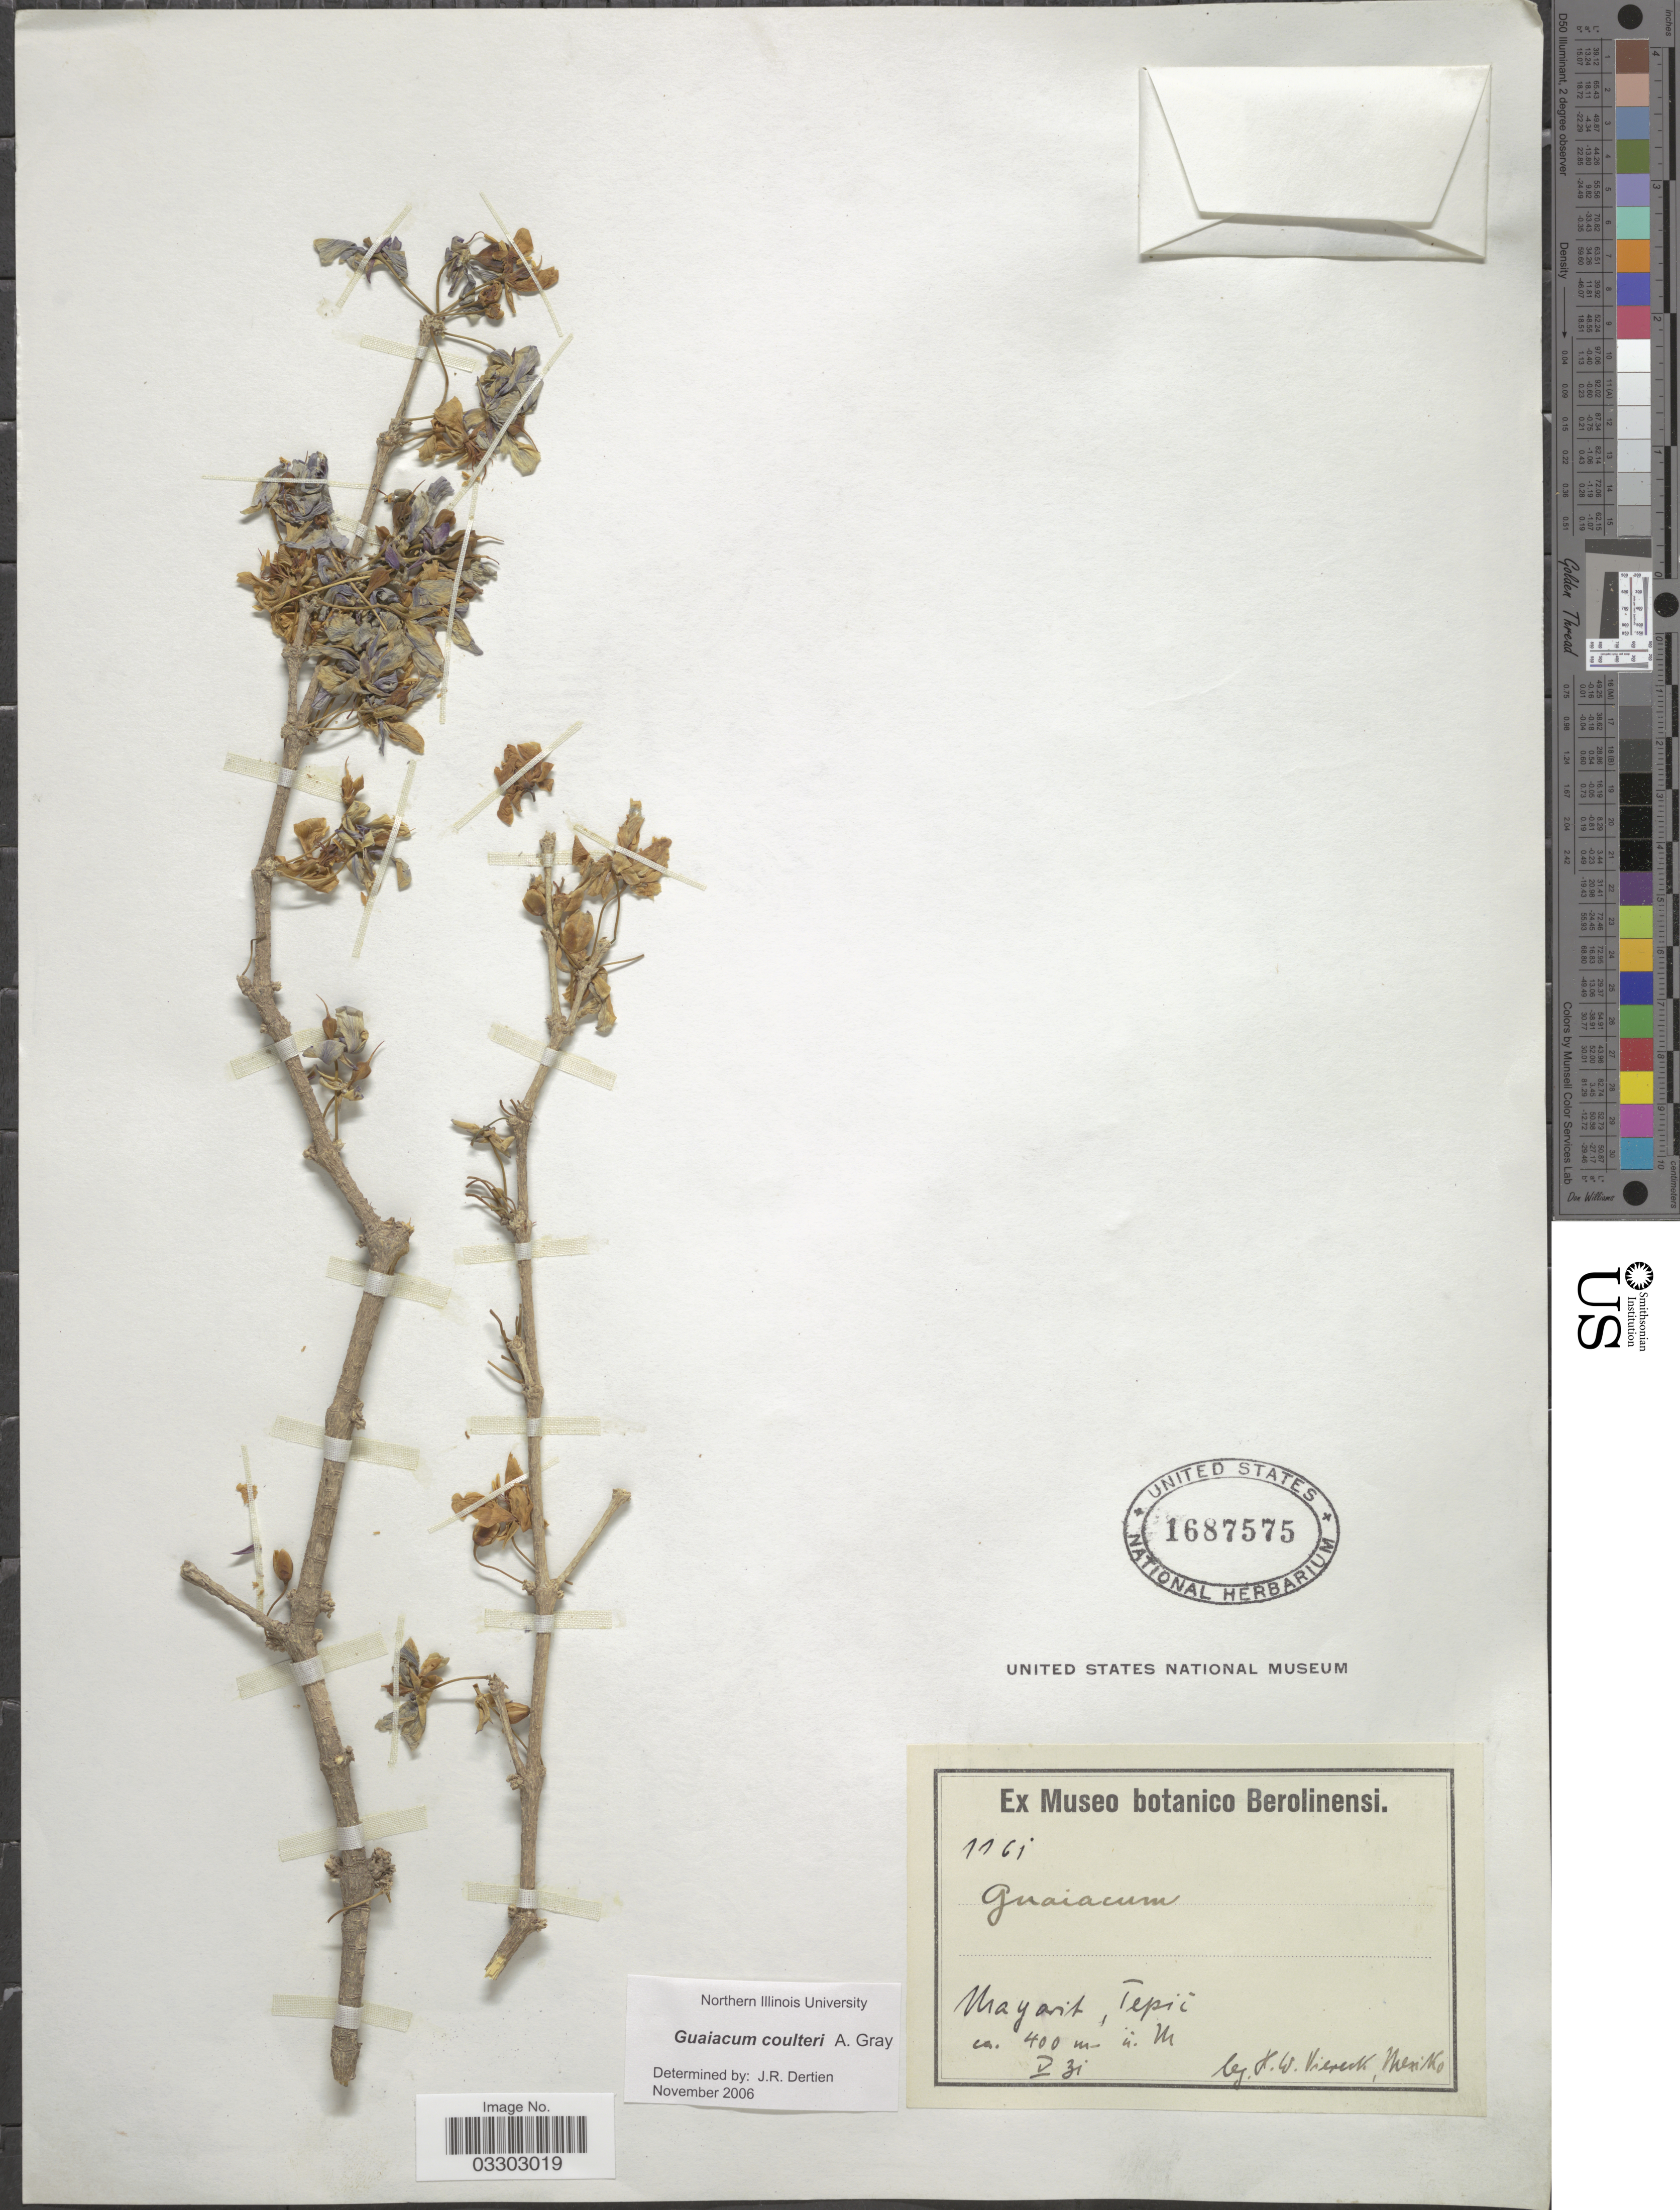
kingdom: Plantae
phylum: Tracheophyta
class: Magnoliopsida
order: Zygophyllales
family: Zygophyllaceae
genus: Guaiacum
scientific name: Guaiacum coulteri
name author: A. Gray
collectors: H. W. Viereck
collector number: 116i*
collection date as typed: Transcribed d/m/y: /5/31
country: Mexico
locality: Nayarit, Tepic.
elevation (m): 400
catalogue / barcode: US 1687575